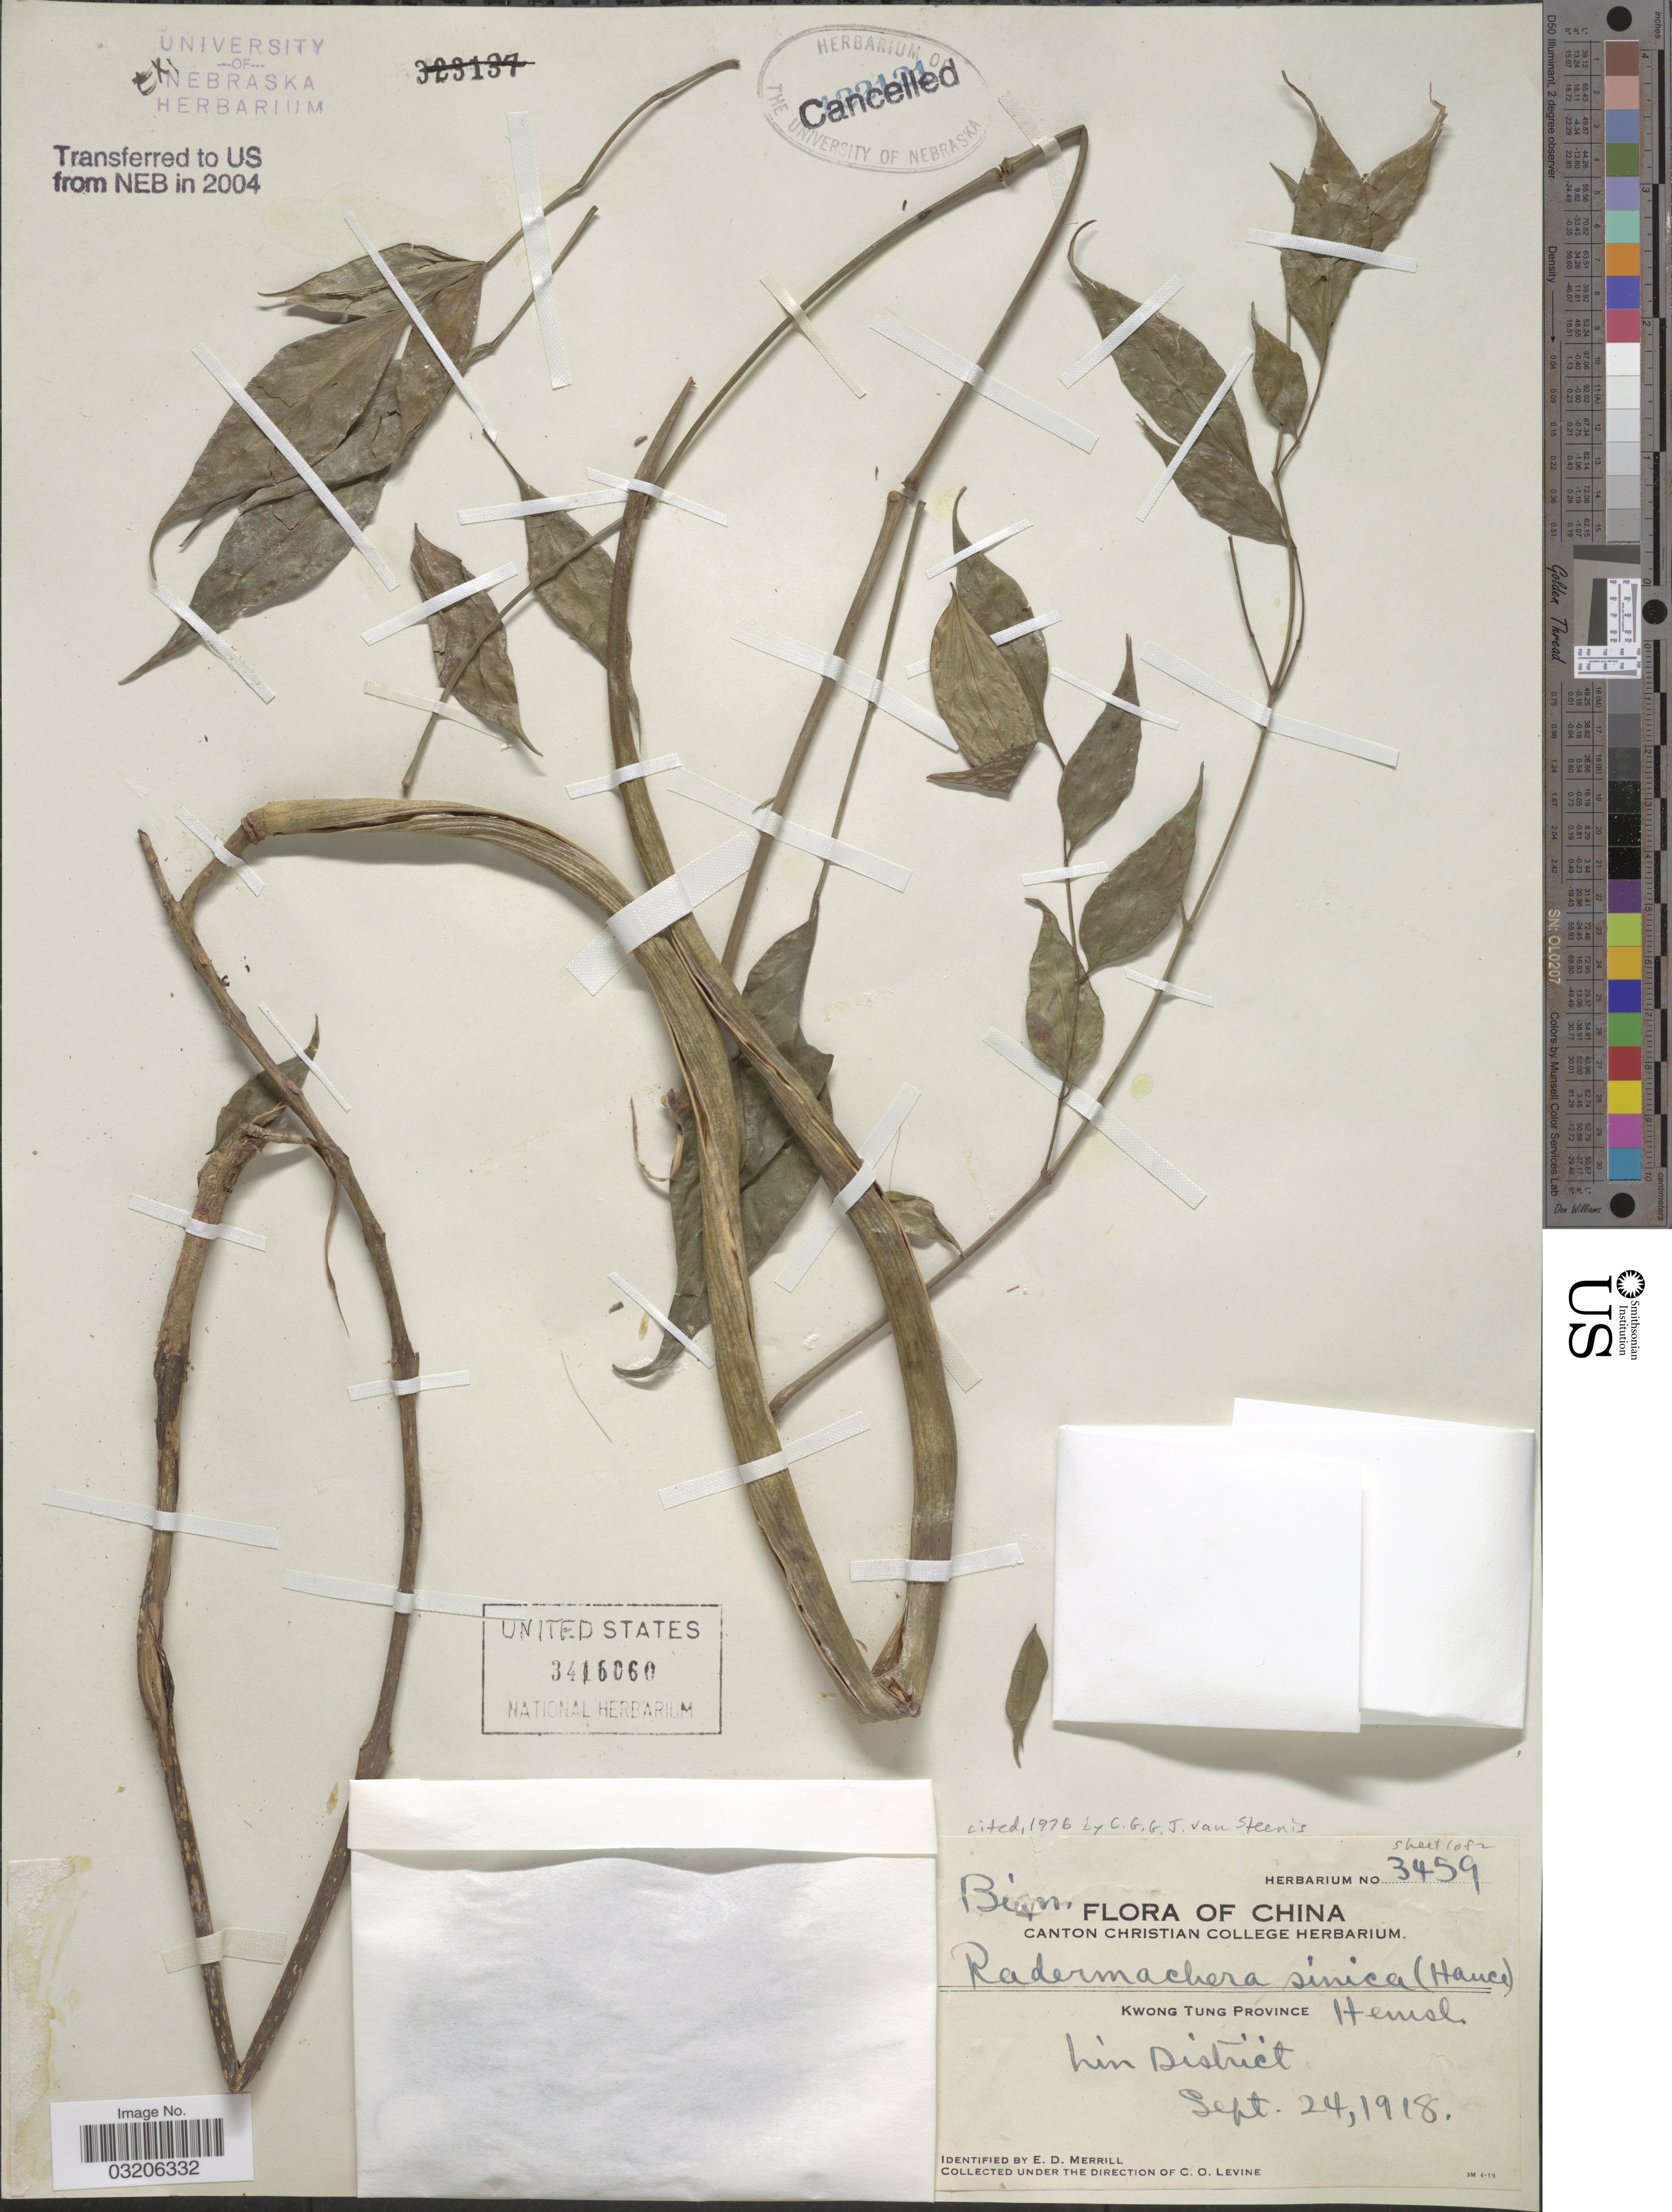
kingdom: Plantae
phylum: Tracheophyta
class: Magnoliopsida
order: Lamiales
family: Bignoniaceae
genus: Radermachera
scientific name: Radermachera sinica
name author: (Hance) Hemsl.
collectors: C. O. Levine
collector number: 3459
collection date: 1918-09-24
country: China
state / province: Guangdong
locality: Kwong Tung Province. Lin District.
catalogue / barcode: US 3416060